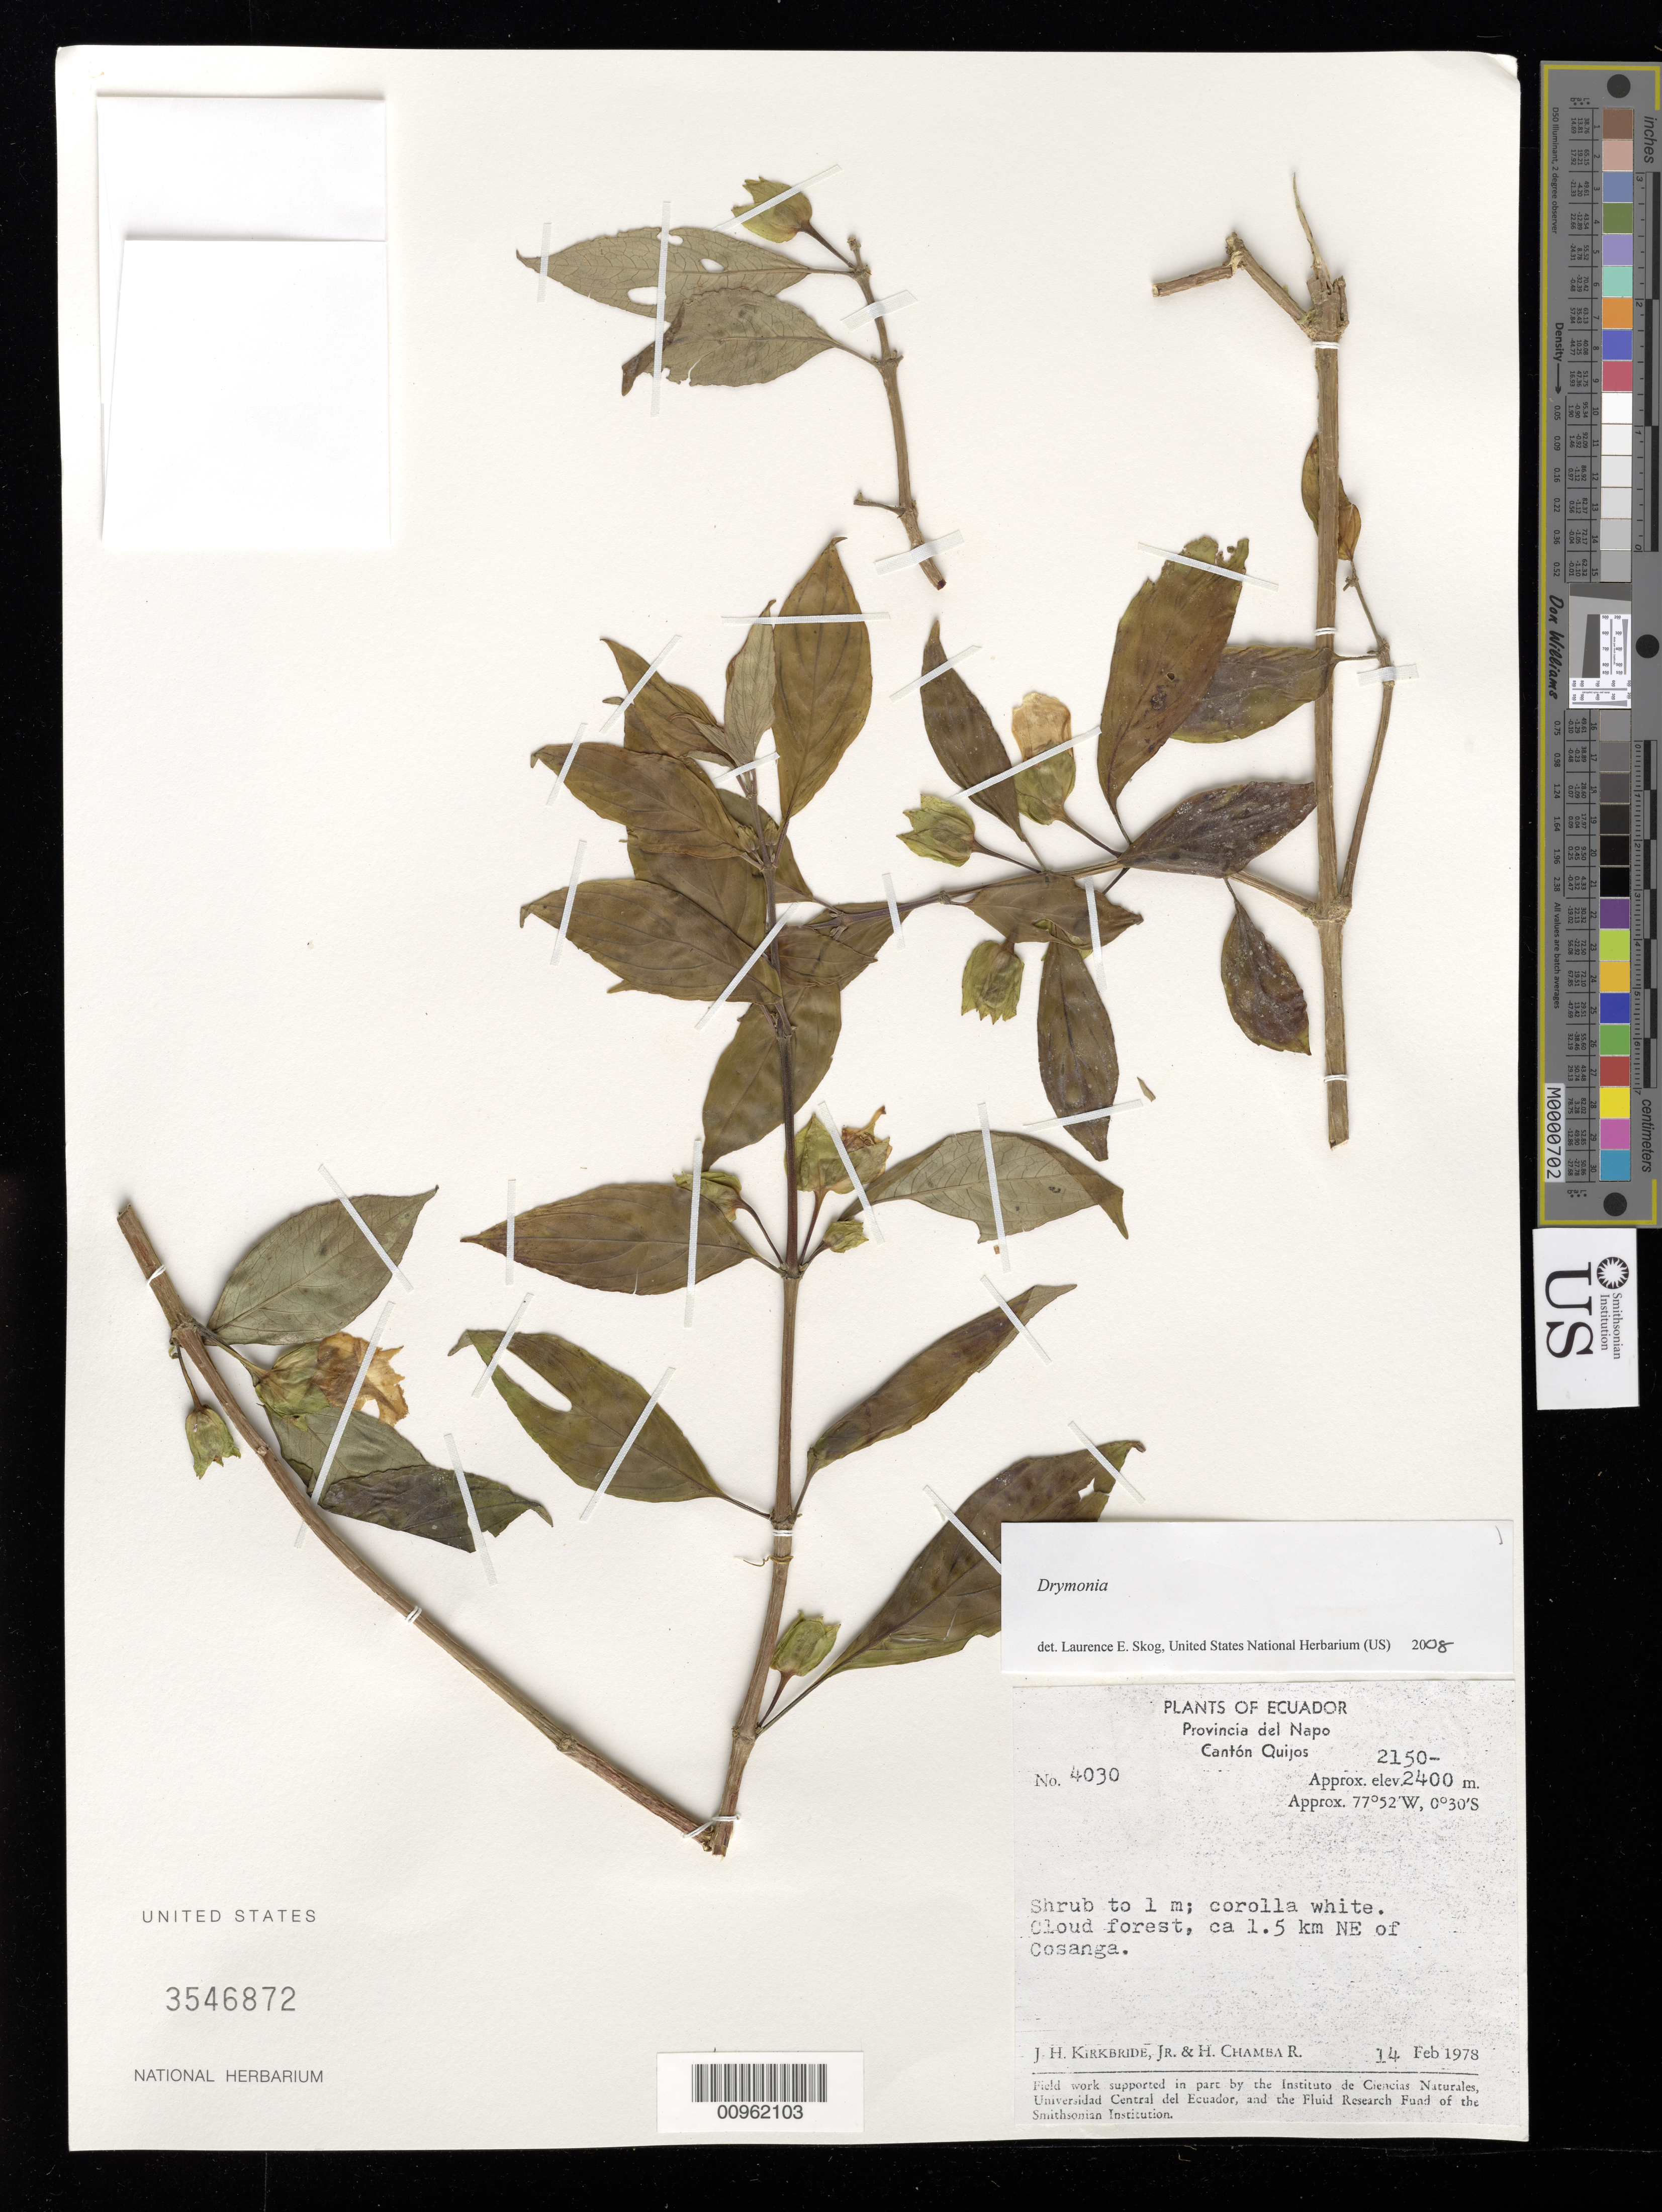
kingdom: Plantae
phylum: Tracheophyta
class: Magnoliopsida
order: Lamiales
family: Gesneriaceae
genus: Drymonia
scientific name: Drymonia sp.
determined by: Skog, Laurence E.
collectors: J. H. Kirkbride & H. Chambra-R.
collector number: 4030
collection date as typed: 14 Feb 1978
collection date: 1978-02-14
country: Ecuador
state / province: Napo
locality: Cantón Quijos, ca. 1.5 km NE of Cosanga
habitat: Cloud forest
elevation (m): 2150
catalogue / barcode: US 3546872